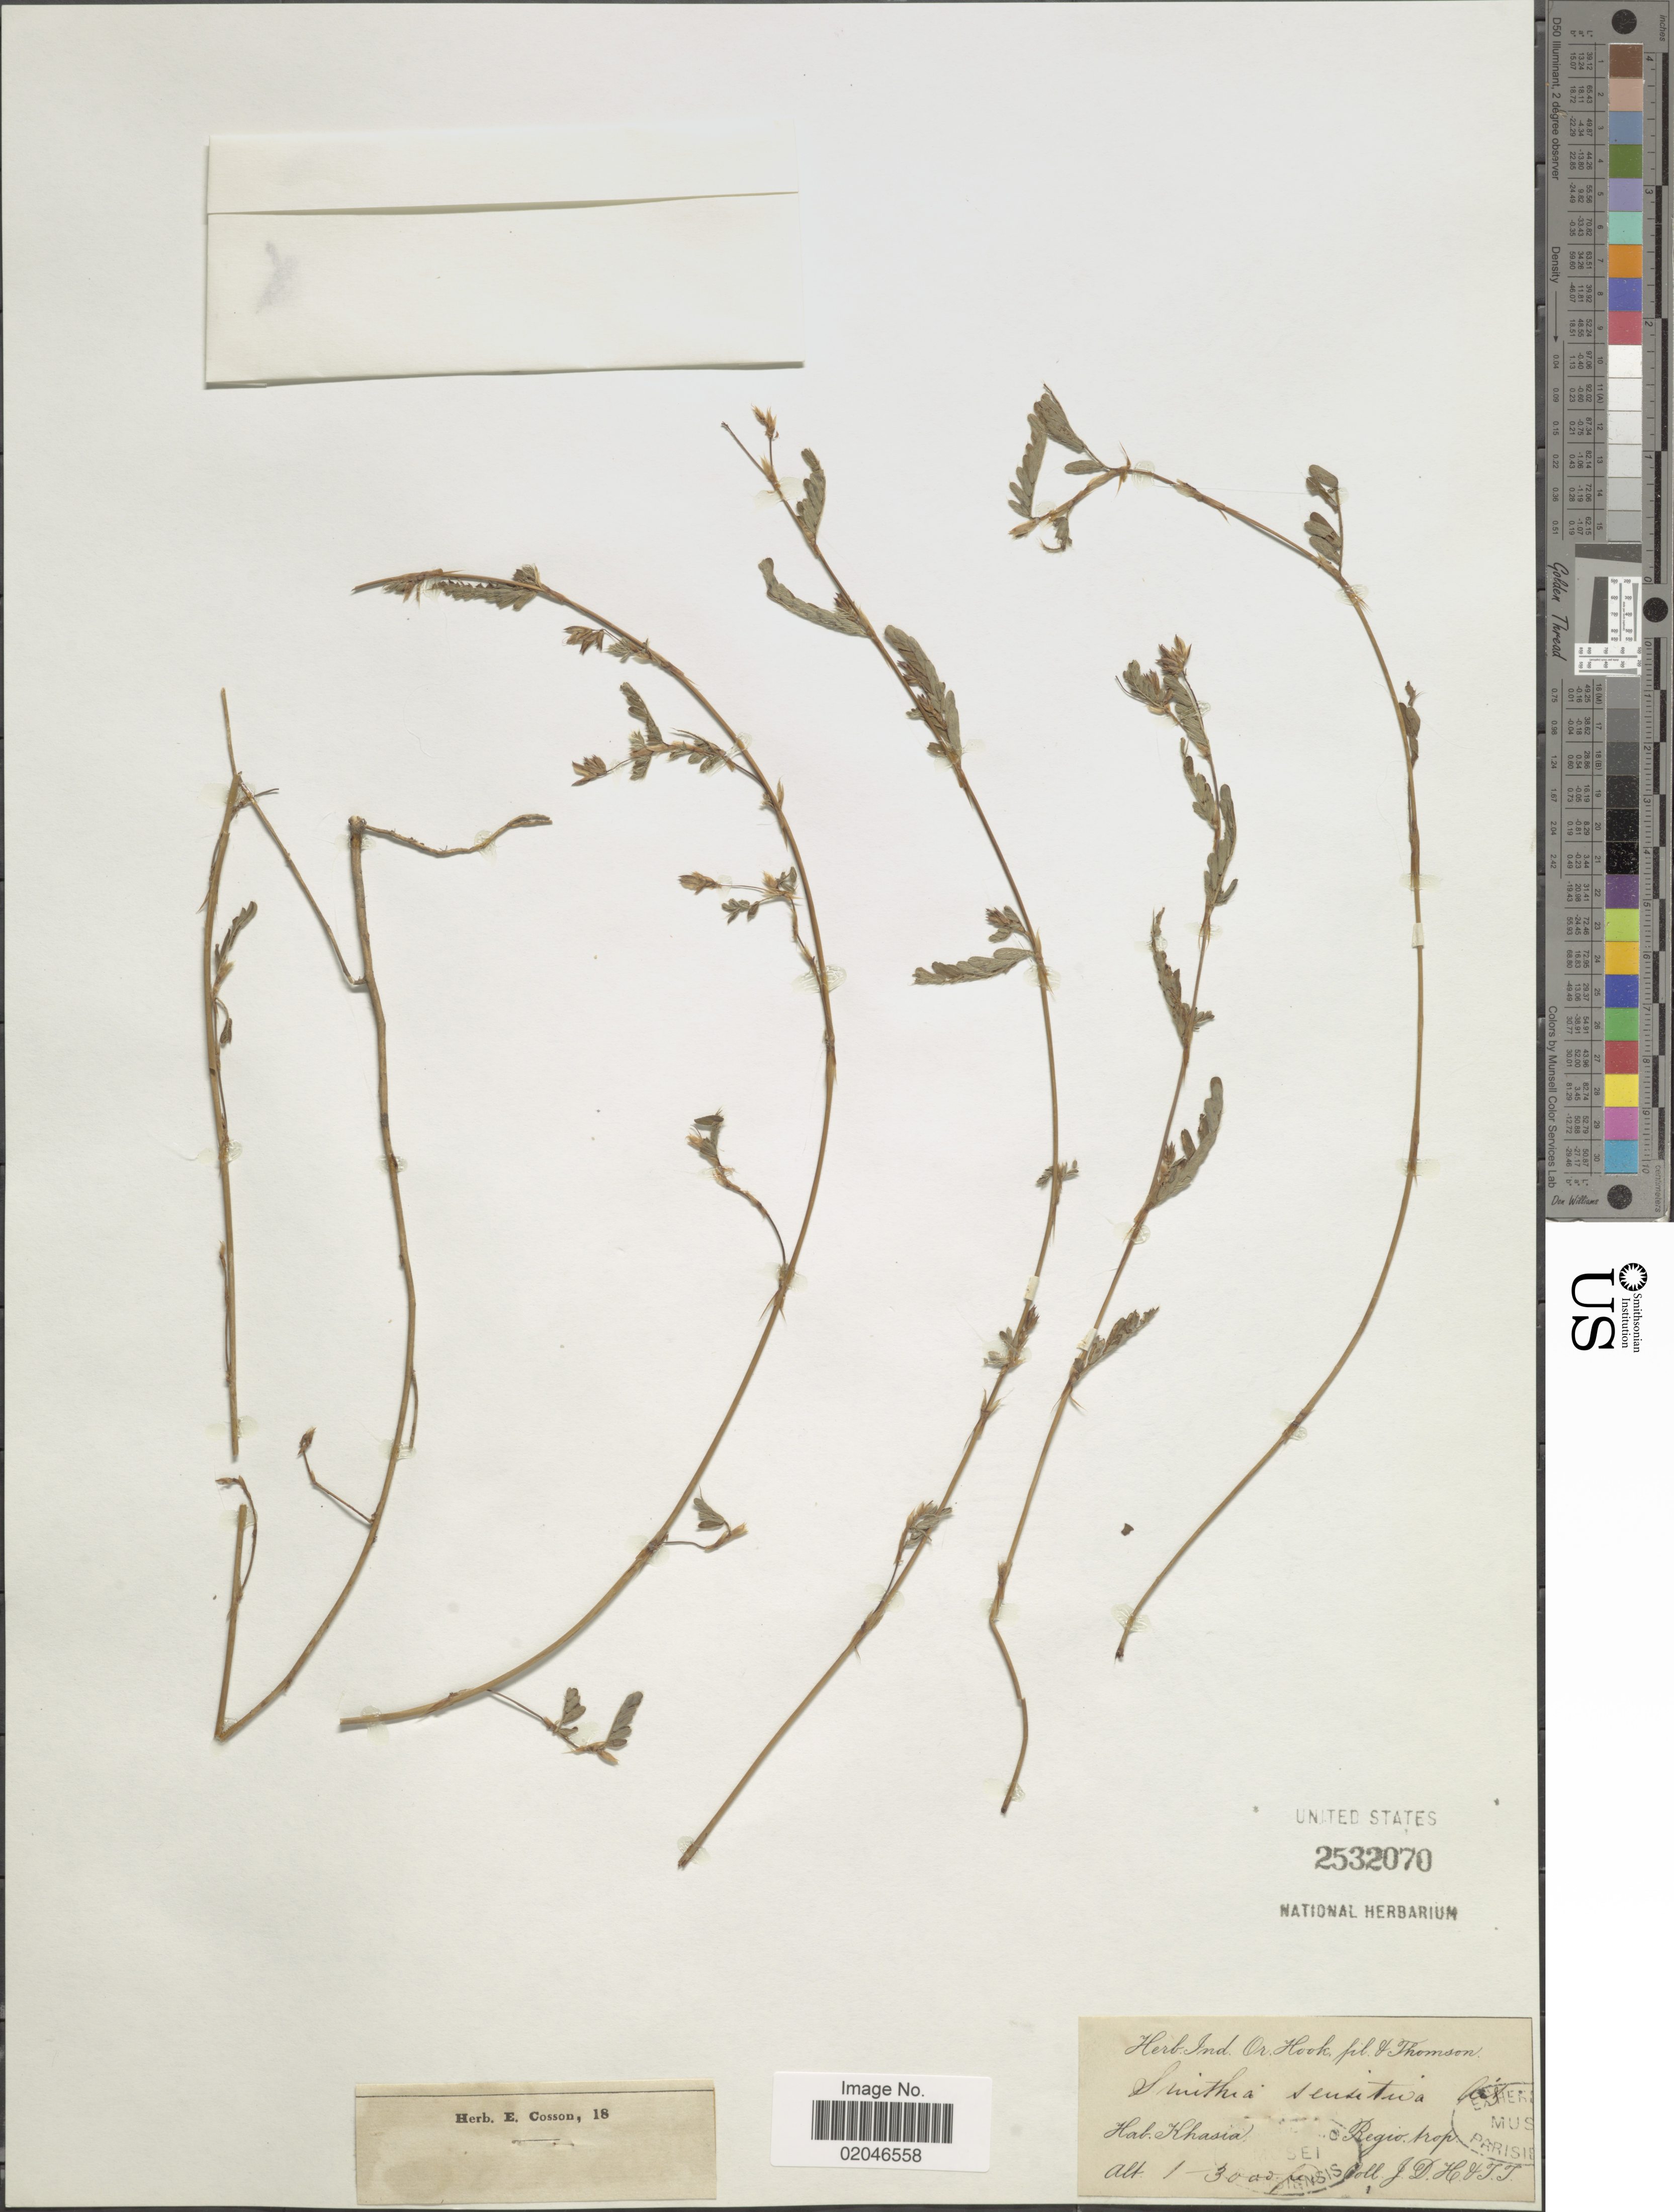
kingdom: Plantae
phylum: Tracheophyta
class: Magnoliopsida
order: Fabales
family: Fabaceae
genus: Smithia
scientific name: Smithia sensitiva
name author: Aiton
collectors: J. D. Hooker & T. Thomson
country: India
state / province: Meghalaya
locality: Khasia, Regio. trop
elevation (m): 305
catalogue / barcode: US 2532070